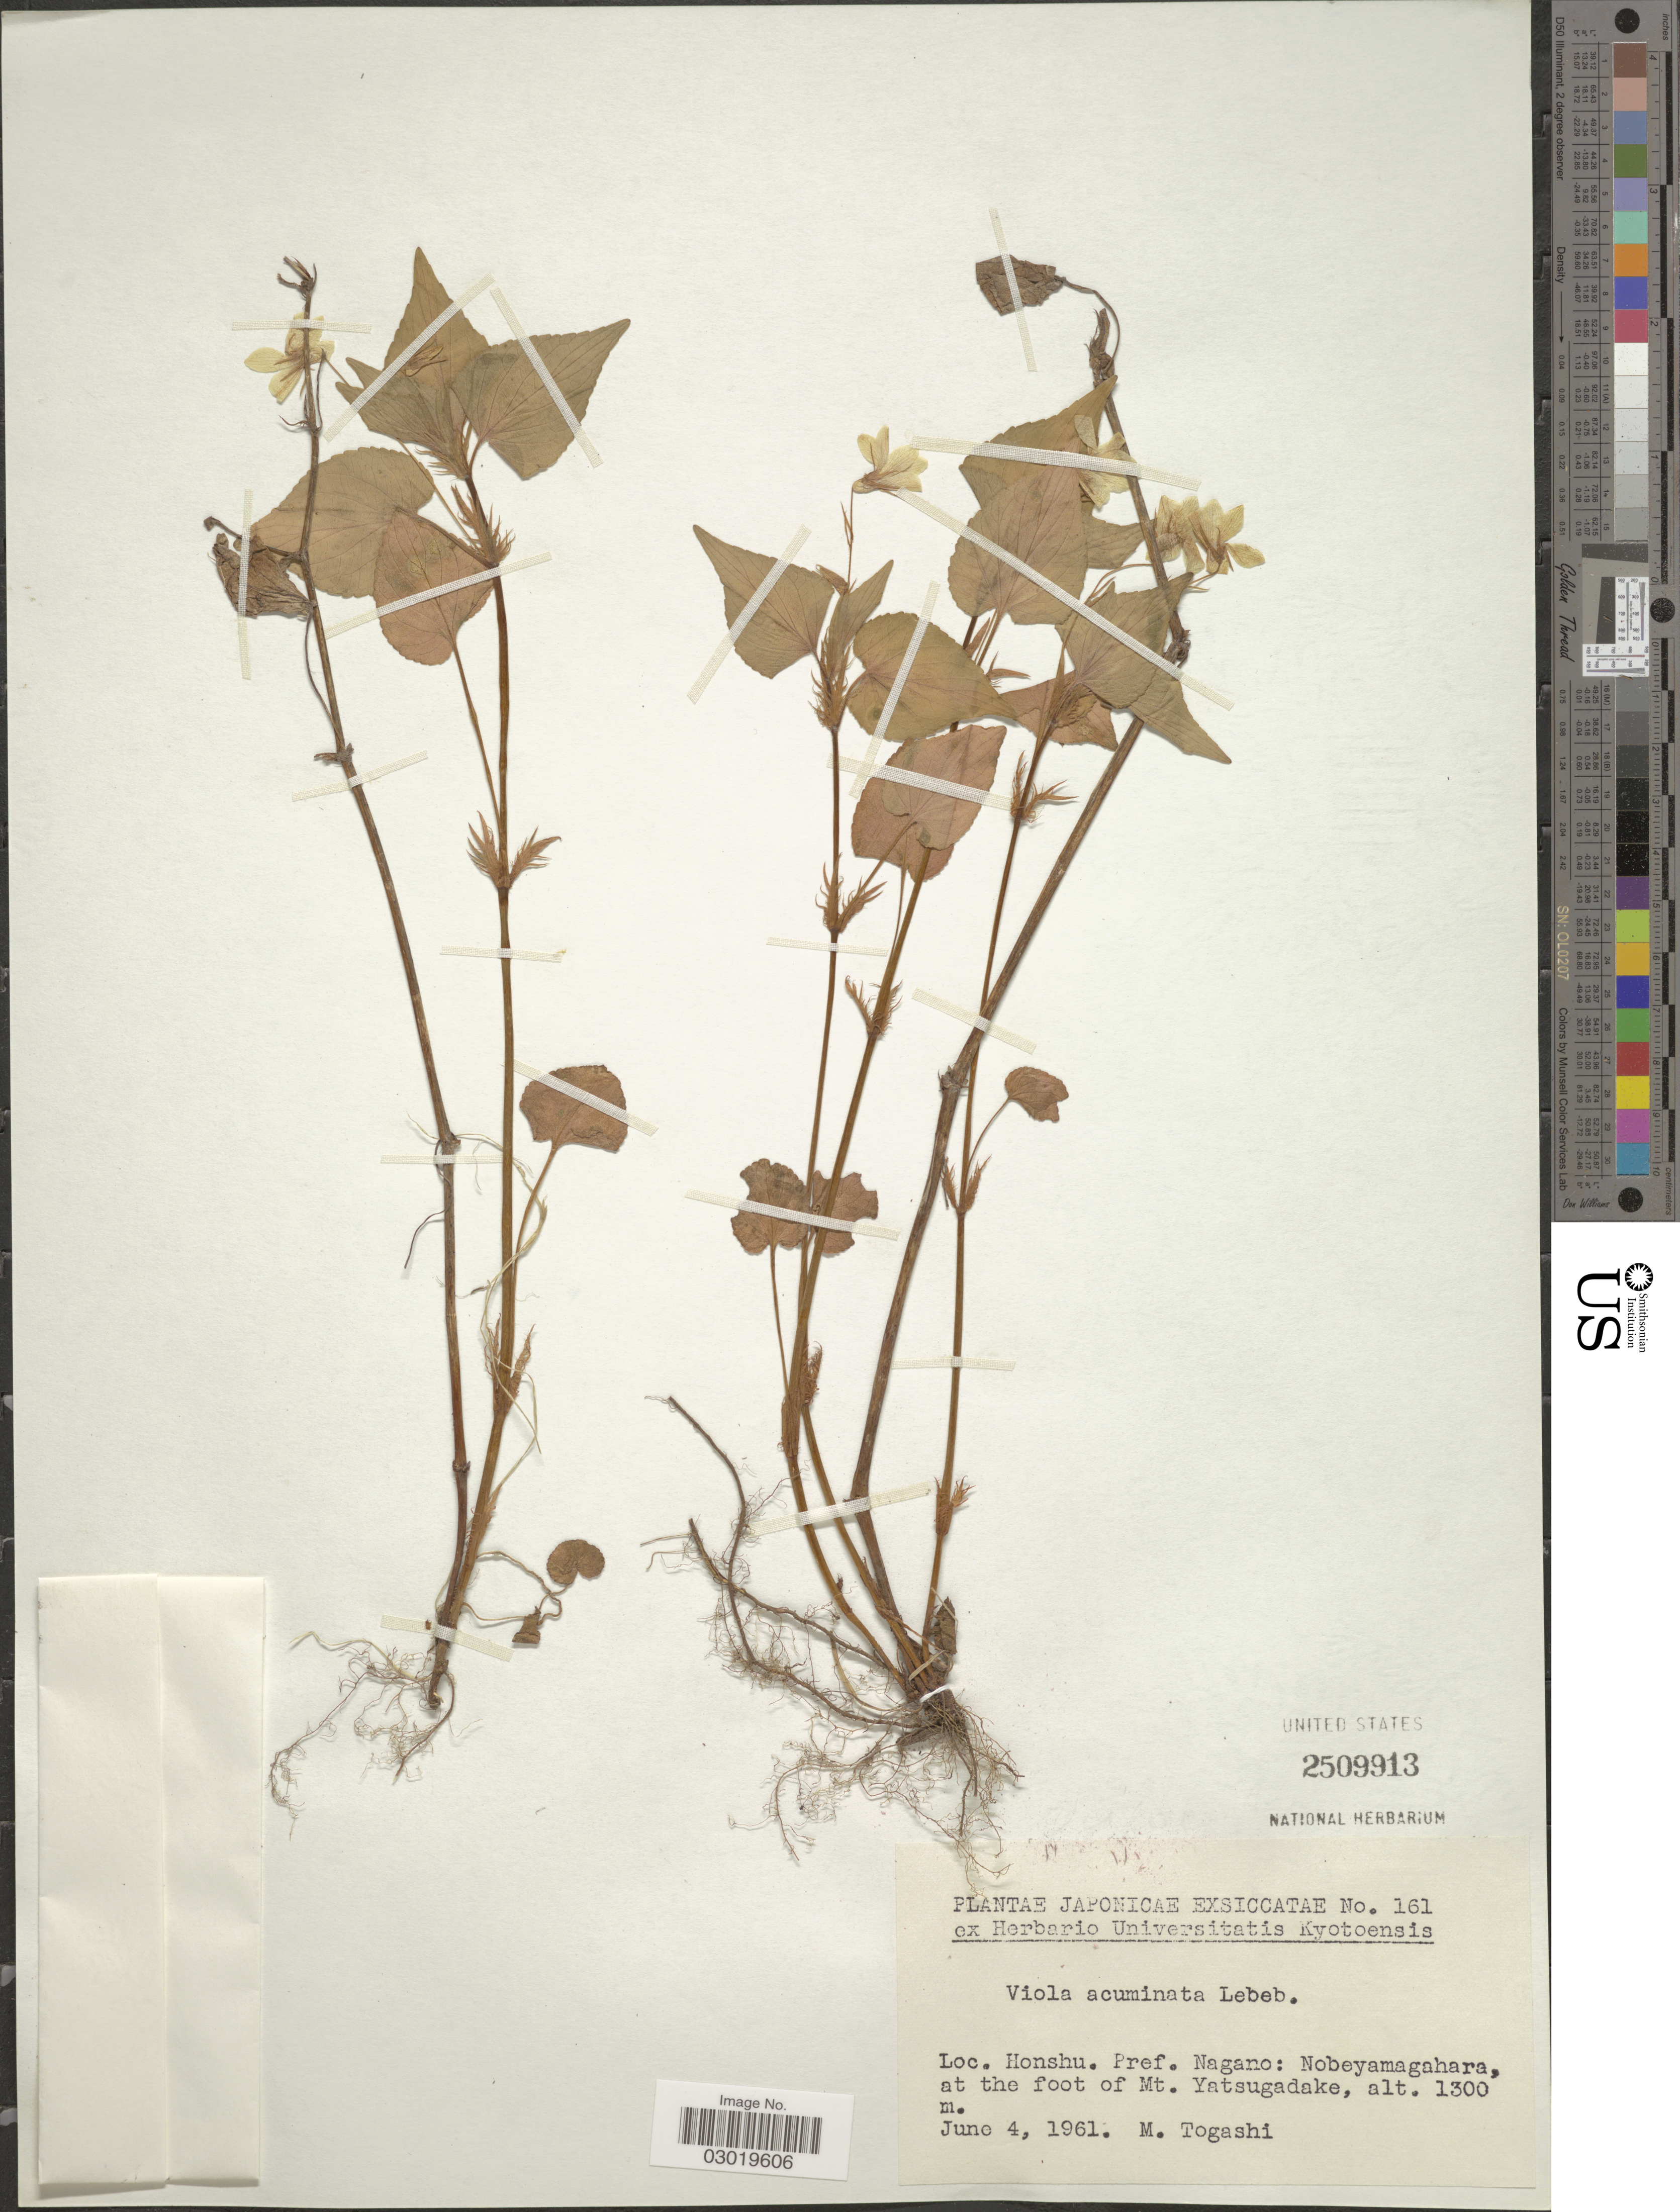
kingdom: Plantae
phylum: Tracheophyta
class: Magnoliopsida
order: Malpighiales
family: Violaceae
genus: Viola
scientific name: Viola acuminata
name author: Ledeb.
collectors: M. Togashi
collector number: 161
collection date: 1961-06-04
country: Japan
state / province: Nagano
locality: Honshu. Pref. Nagano: Nobeyamagahara, at the the foot of Mt. Yatsugadake.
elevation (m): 1300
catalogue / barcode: US 2509913